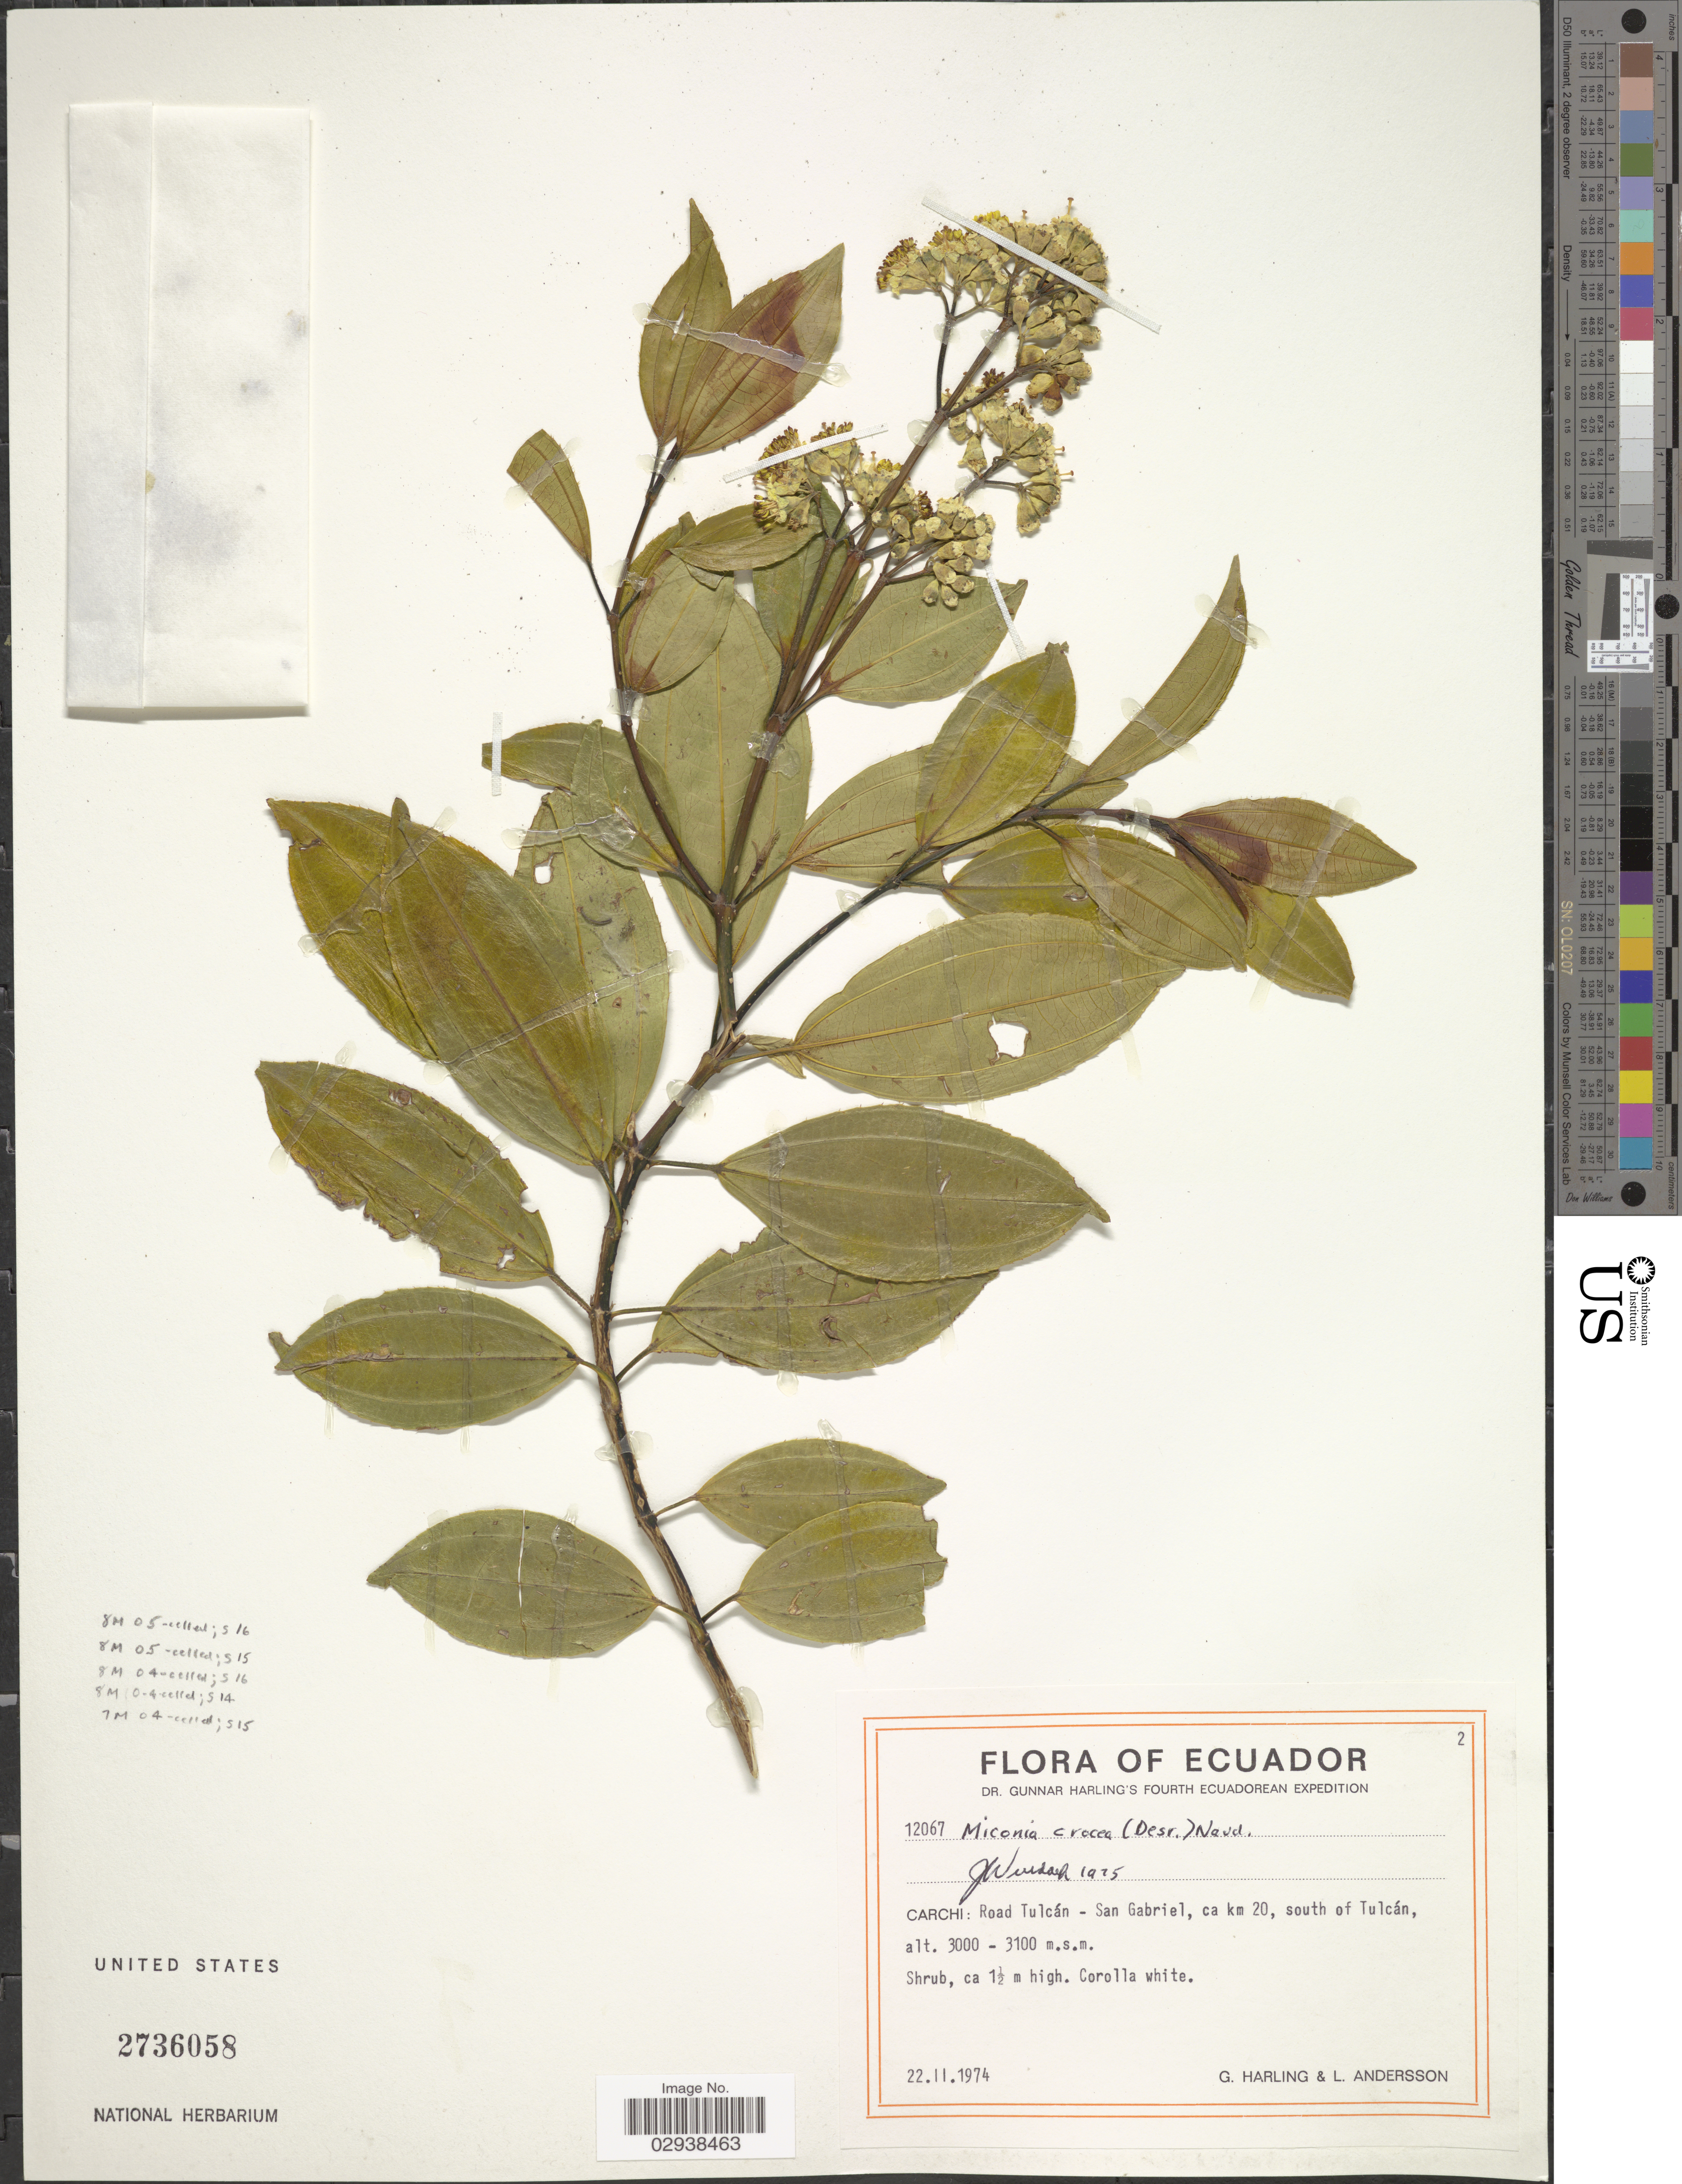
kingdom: Plantae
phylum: Tracheophyta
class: Magnoliopsida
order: Myrtales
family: Melastomataceae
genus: Miconia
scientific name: Miconia crocea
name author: (Desr.) Naudin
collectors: G. Harling & L. Andersson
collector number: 12067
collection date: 1974-11-22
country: Ecuador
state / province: Carchi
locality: Carchi: Road Tulcán - San Gabriel, ca km 20, south of Tulcán.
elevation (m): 3000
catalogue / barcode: US 2736058